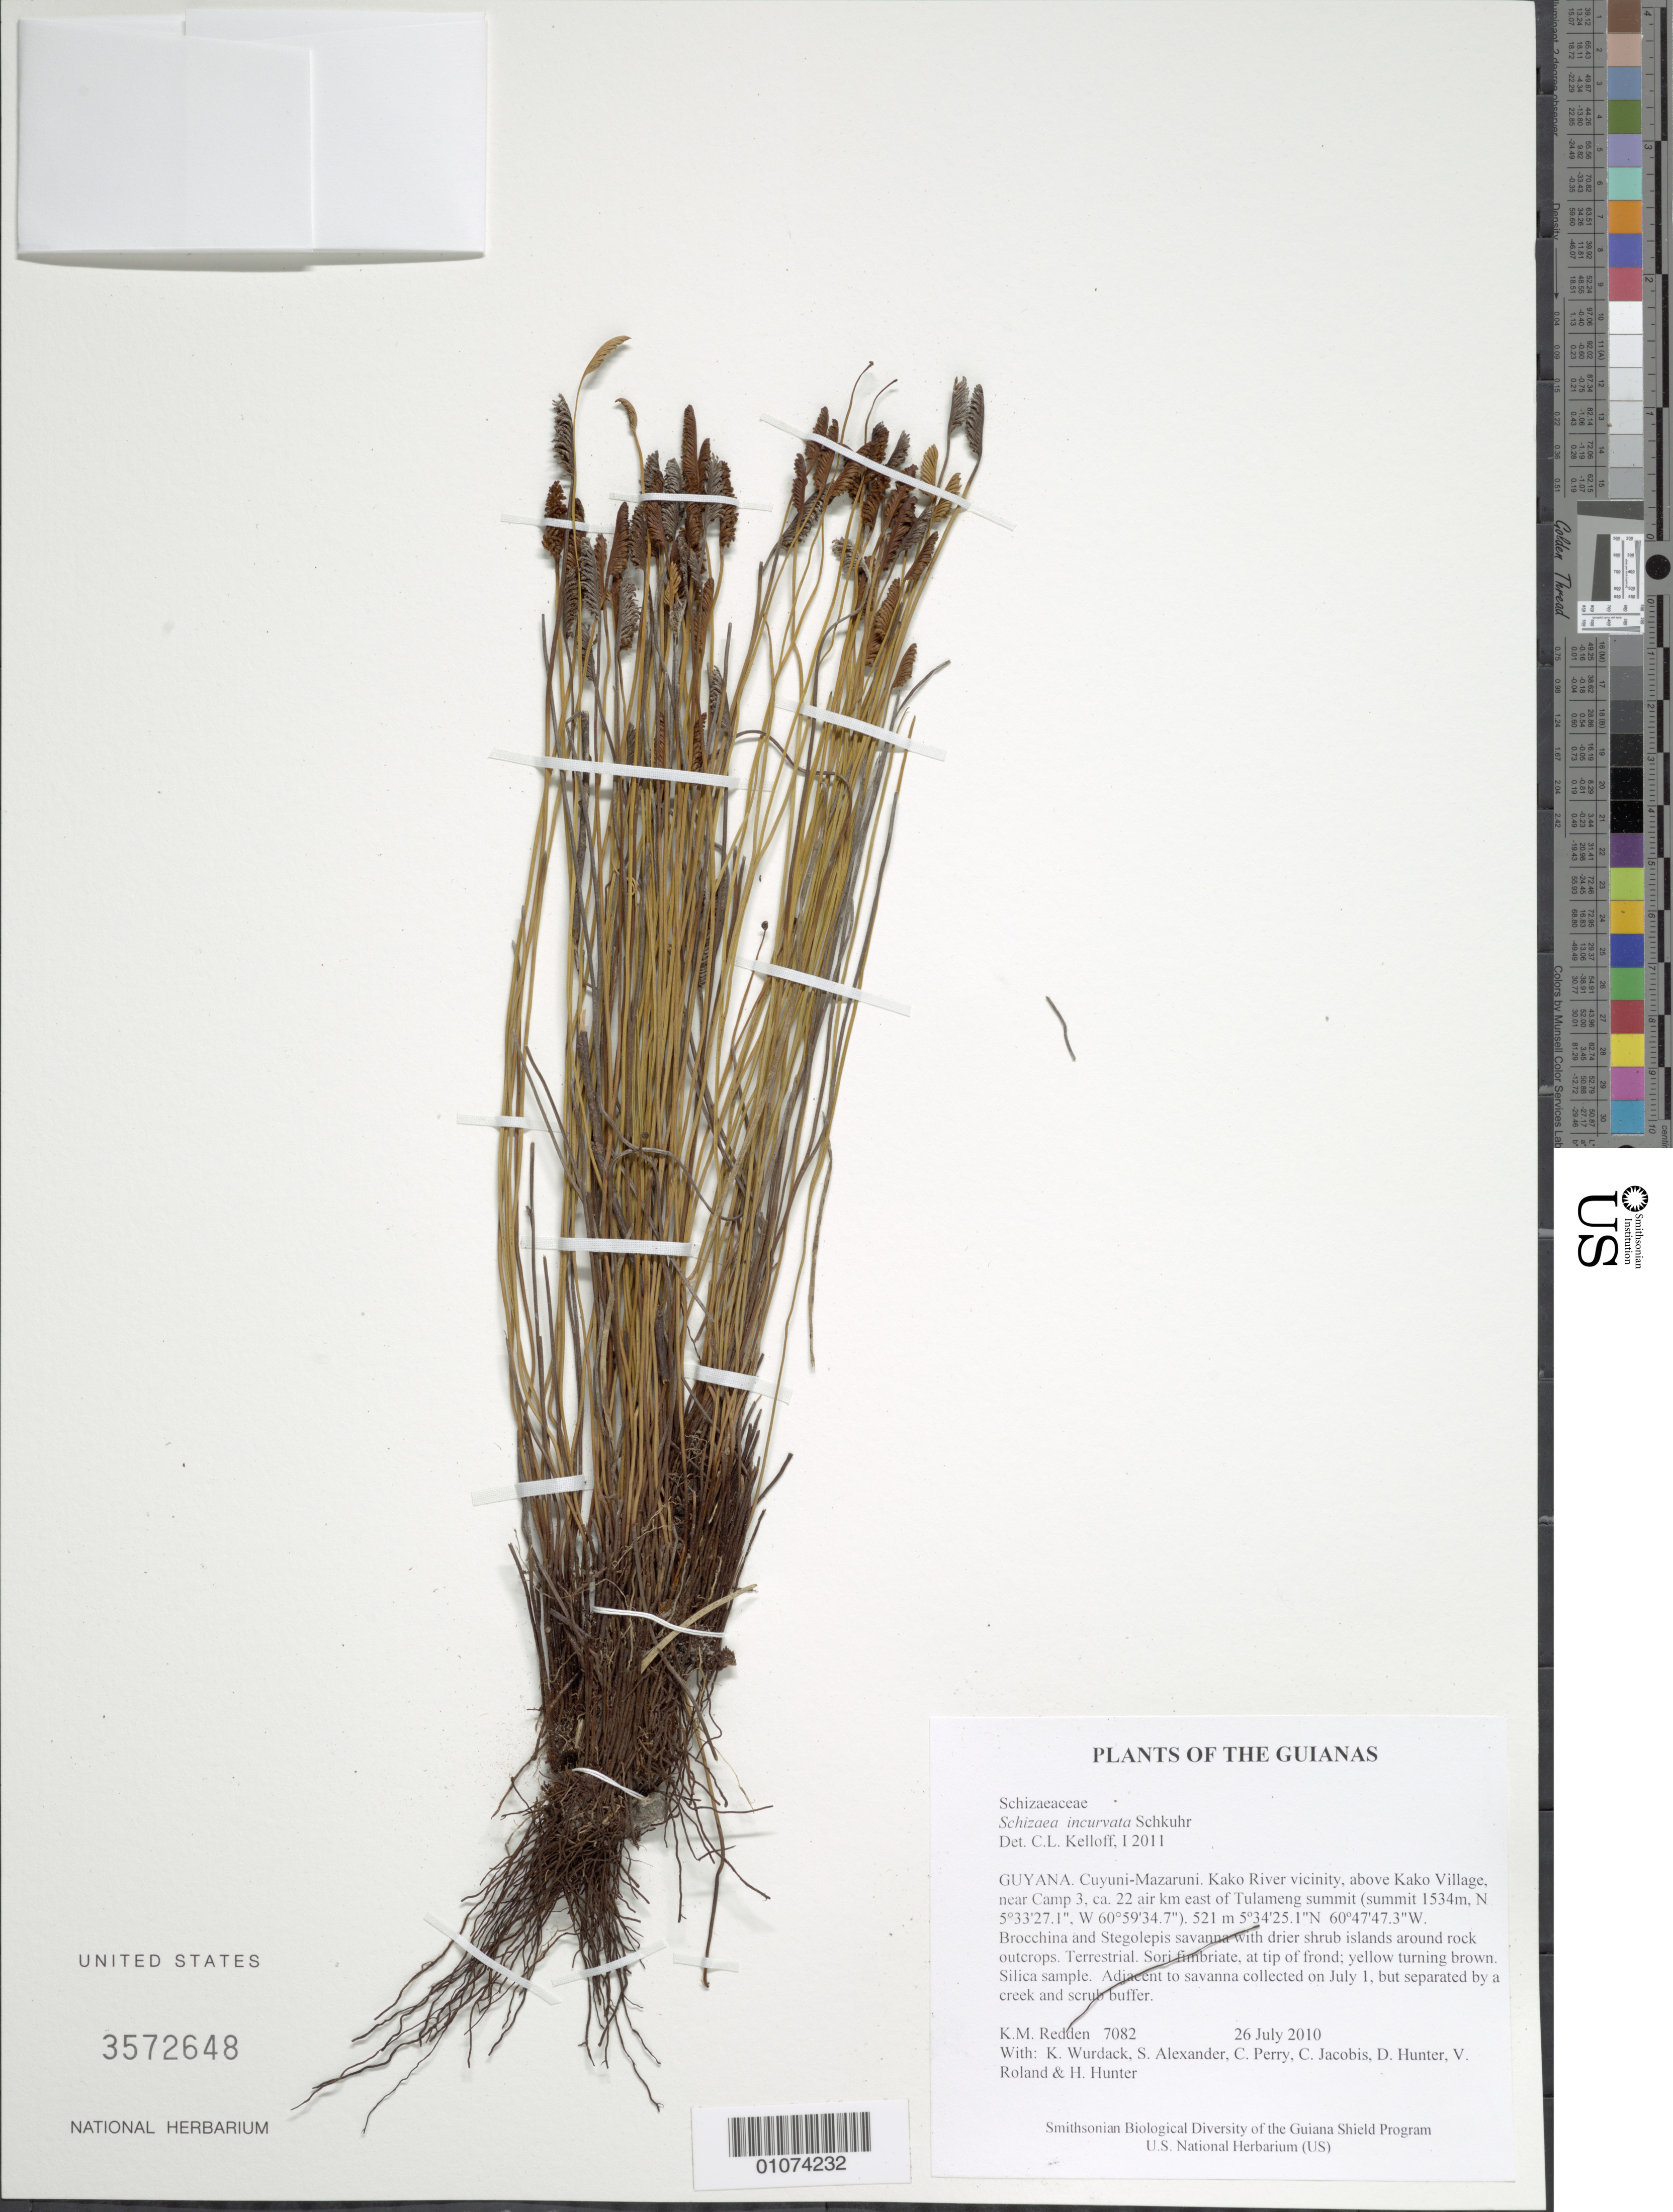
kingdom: Plantae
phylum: Tracheophyta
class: Polypodiopsida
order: Schizaeales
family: Schizaeaceae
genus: Schizaea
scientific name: Schizaea incurvata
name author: Schkuhr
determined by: Kelloff, Carol L., (US), Smithsonian Institution - National Museum of Natural History (UNITED STATES)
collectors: K. M. Redden, K. Wurdack, S. N. Alexander, C. Perry, C. Jacobis, D. Hunter, V. Roland & H. Hunter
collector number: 7082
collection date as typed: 26 July 2010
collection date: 2010-07-26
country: Guyana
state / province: Cuyuni-Mazaruni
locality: Kako River vicinity, above Kako Village, near Camp 3, ca. 22 air km east of Tulameng summit (summit 1534m, N 5°33'27.1", W 60°59'34.7")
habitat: Brocchina and Stegolepis savanna with drier shrub islands around rock outcrops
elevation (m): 521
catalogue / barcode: US 3572648